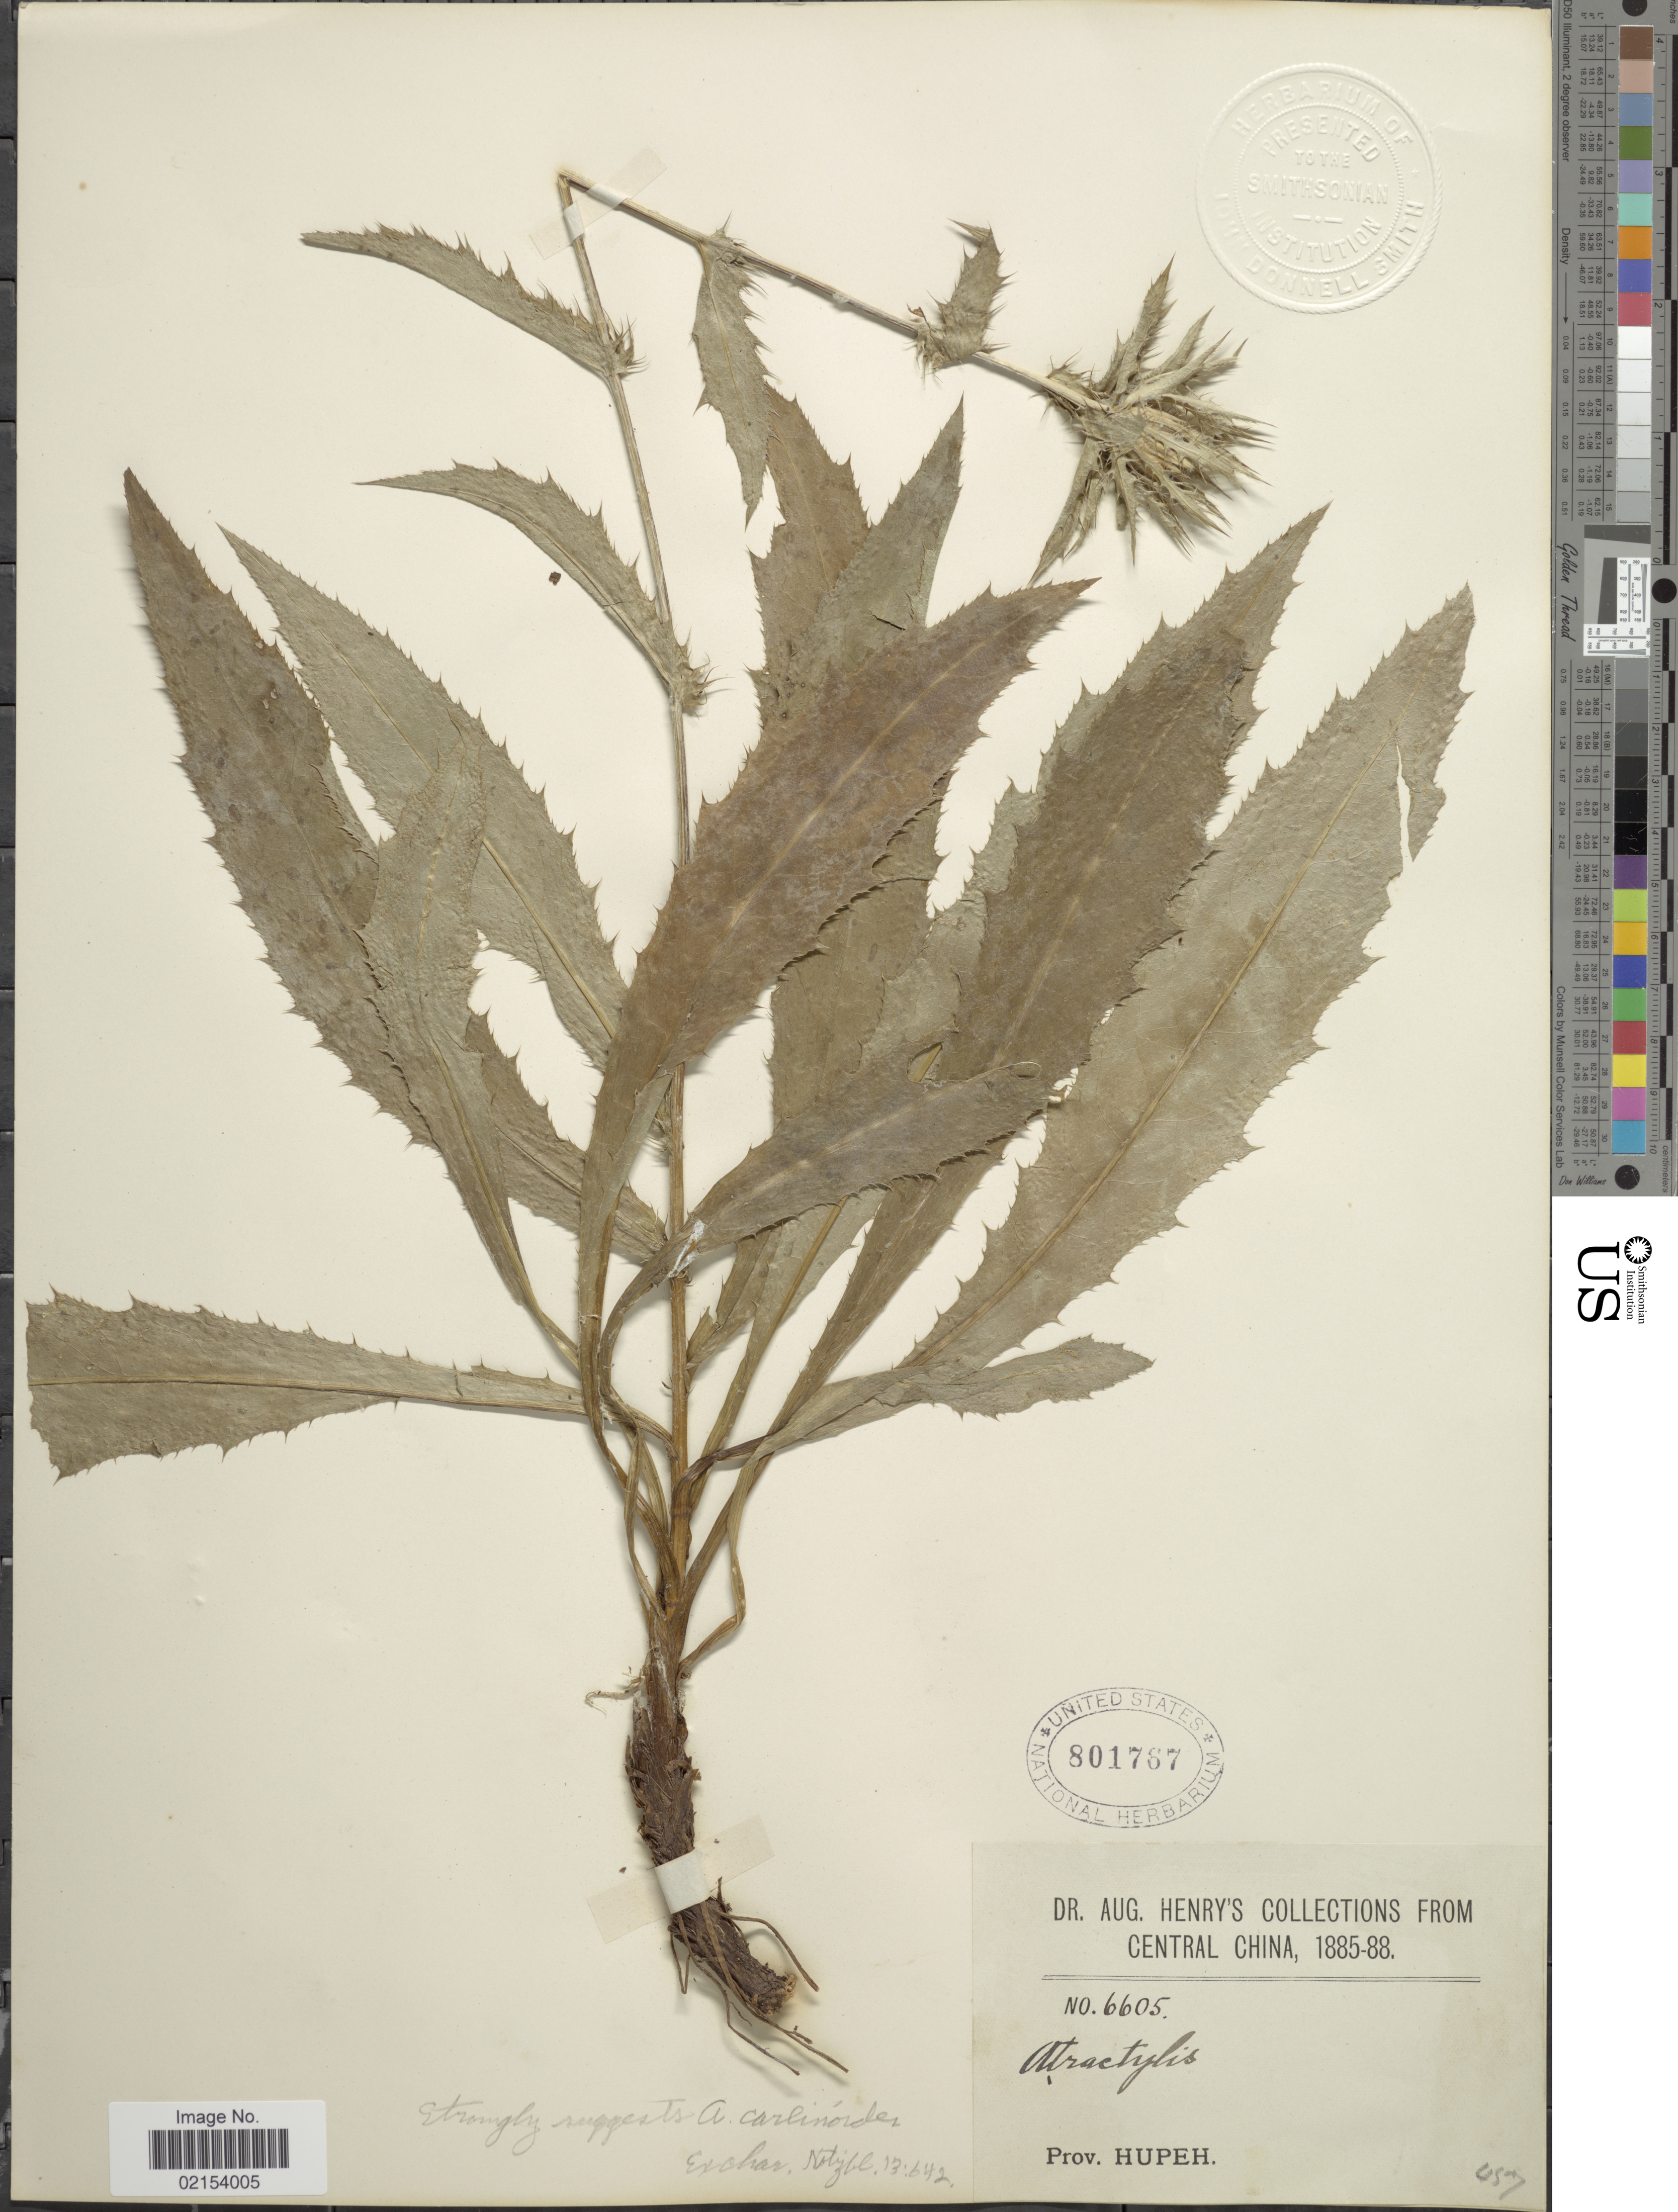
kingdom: Plantae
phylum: Tracheophyta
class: Magnoliopsida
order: Asterales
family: Asteraceae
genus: Atractylodes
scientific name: Atractylodes carlinoides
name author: (Hand.-Mazz.) Kitam.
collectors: A. Henry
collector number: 6605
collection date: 1885/1888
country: China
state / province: Hubei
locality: Prov. Hupeh Central China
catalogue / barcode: US 801767